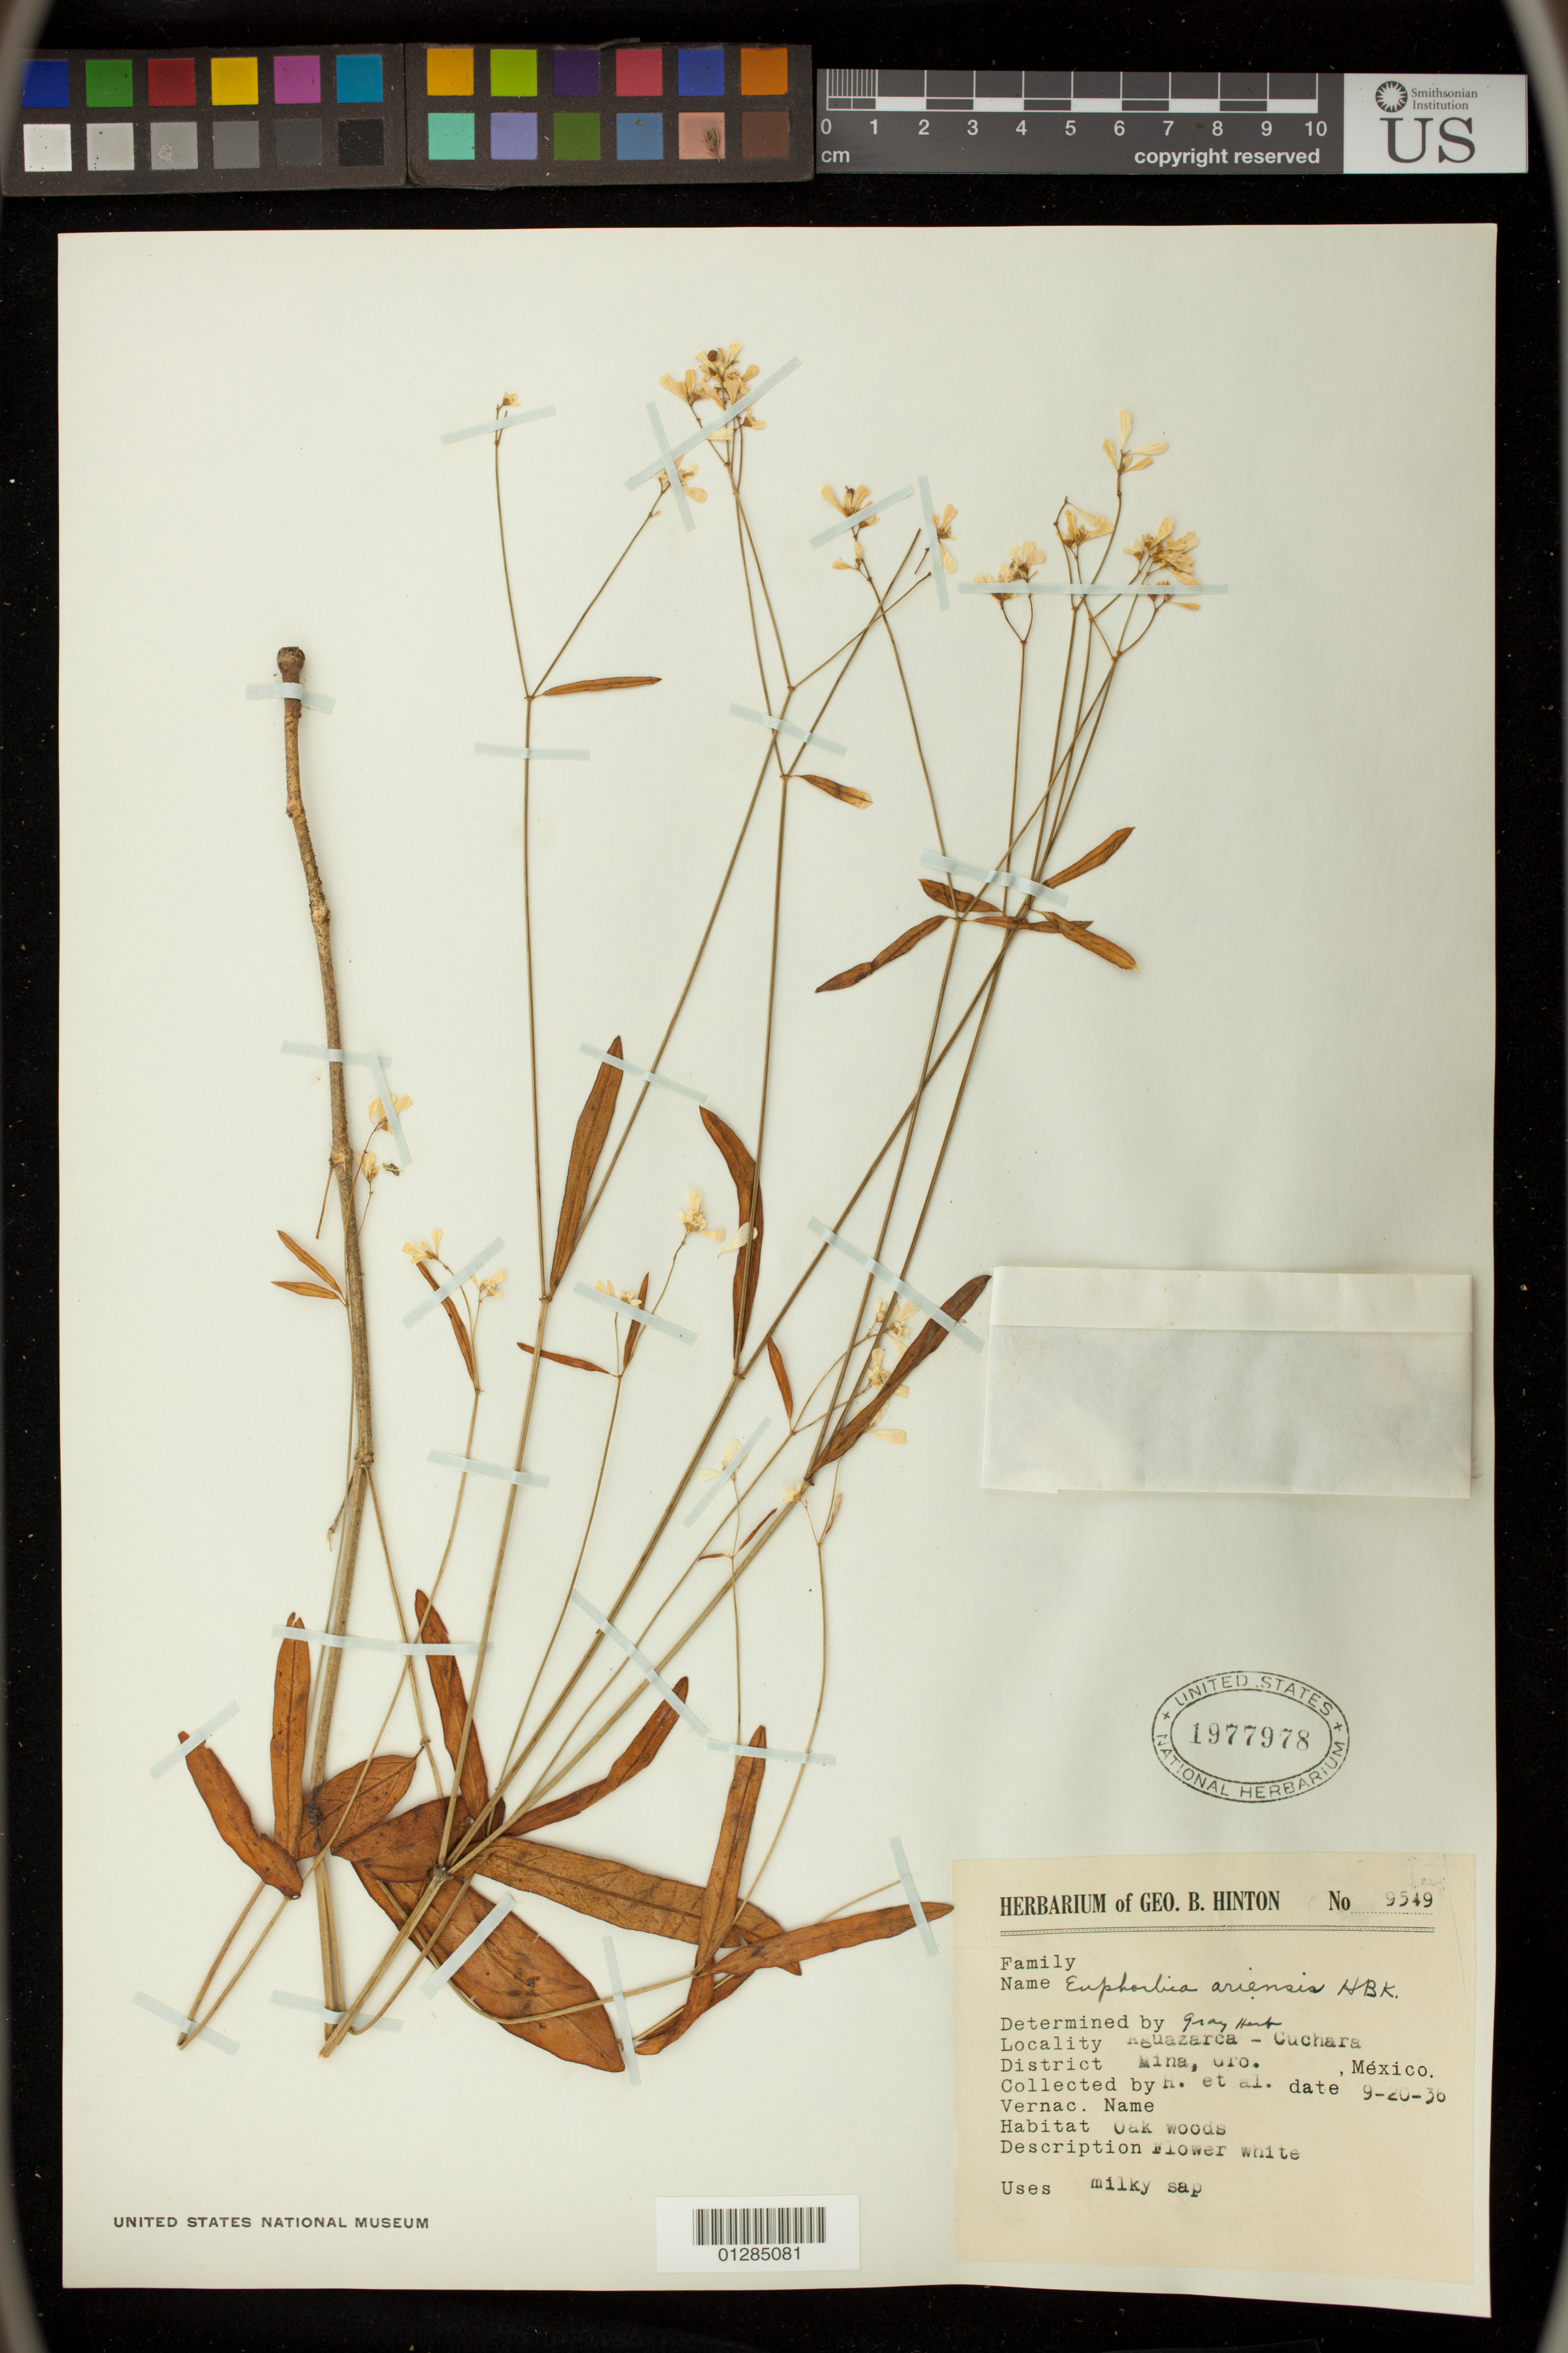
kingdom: Plantae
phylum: Tracheophyta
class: Magnoliopsida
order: Malpighiales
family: Euphorbiaceae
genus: Euphorbia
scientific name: Euphorbia ariensis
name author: Kunth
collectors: G. B. Hinton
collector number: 9549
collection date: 1936-09-20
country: Mexico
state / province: Guerrero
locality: Aguazarca-Cuchara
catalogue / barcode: US 1977978